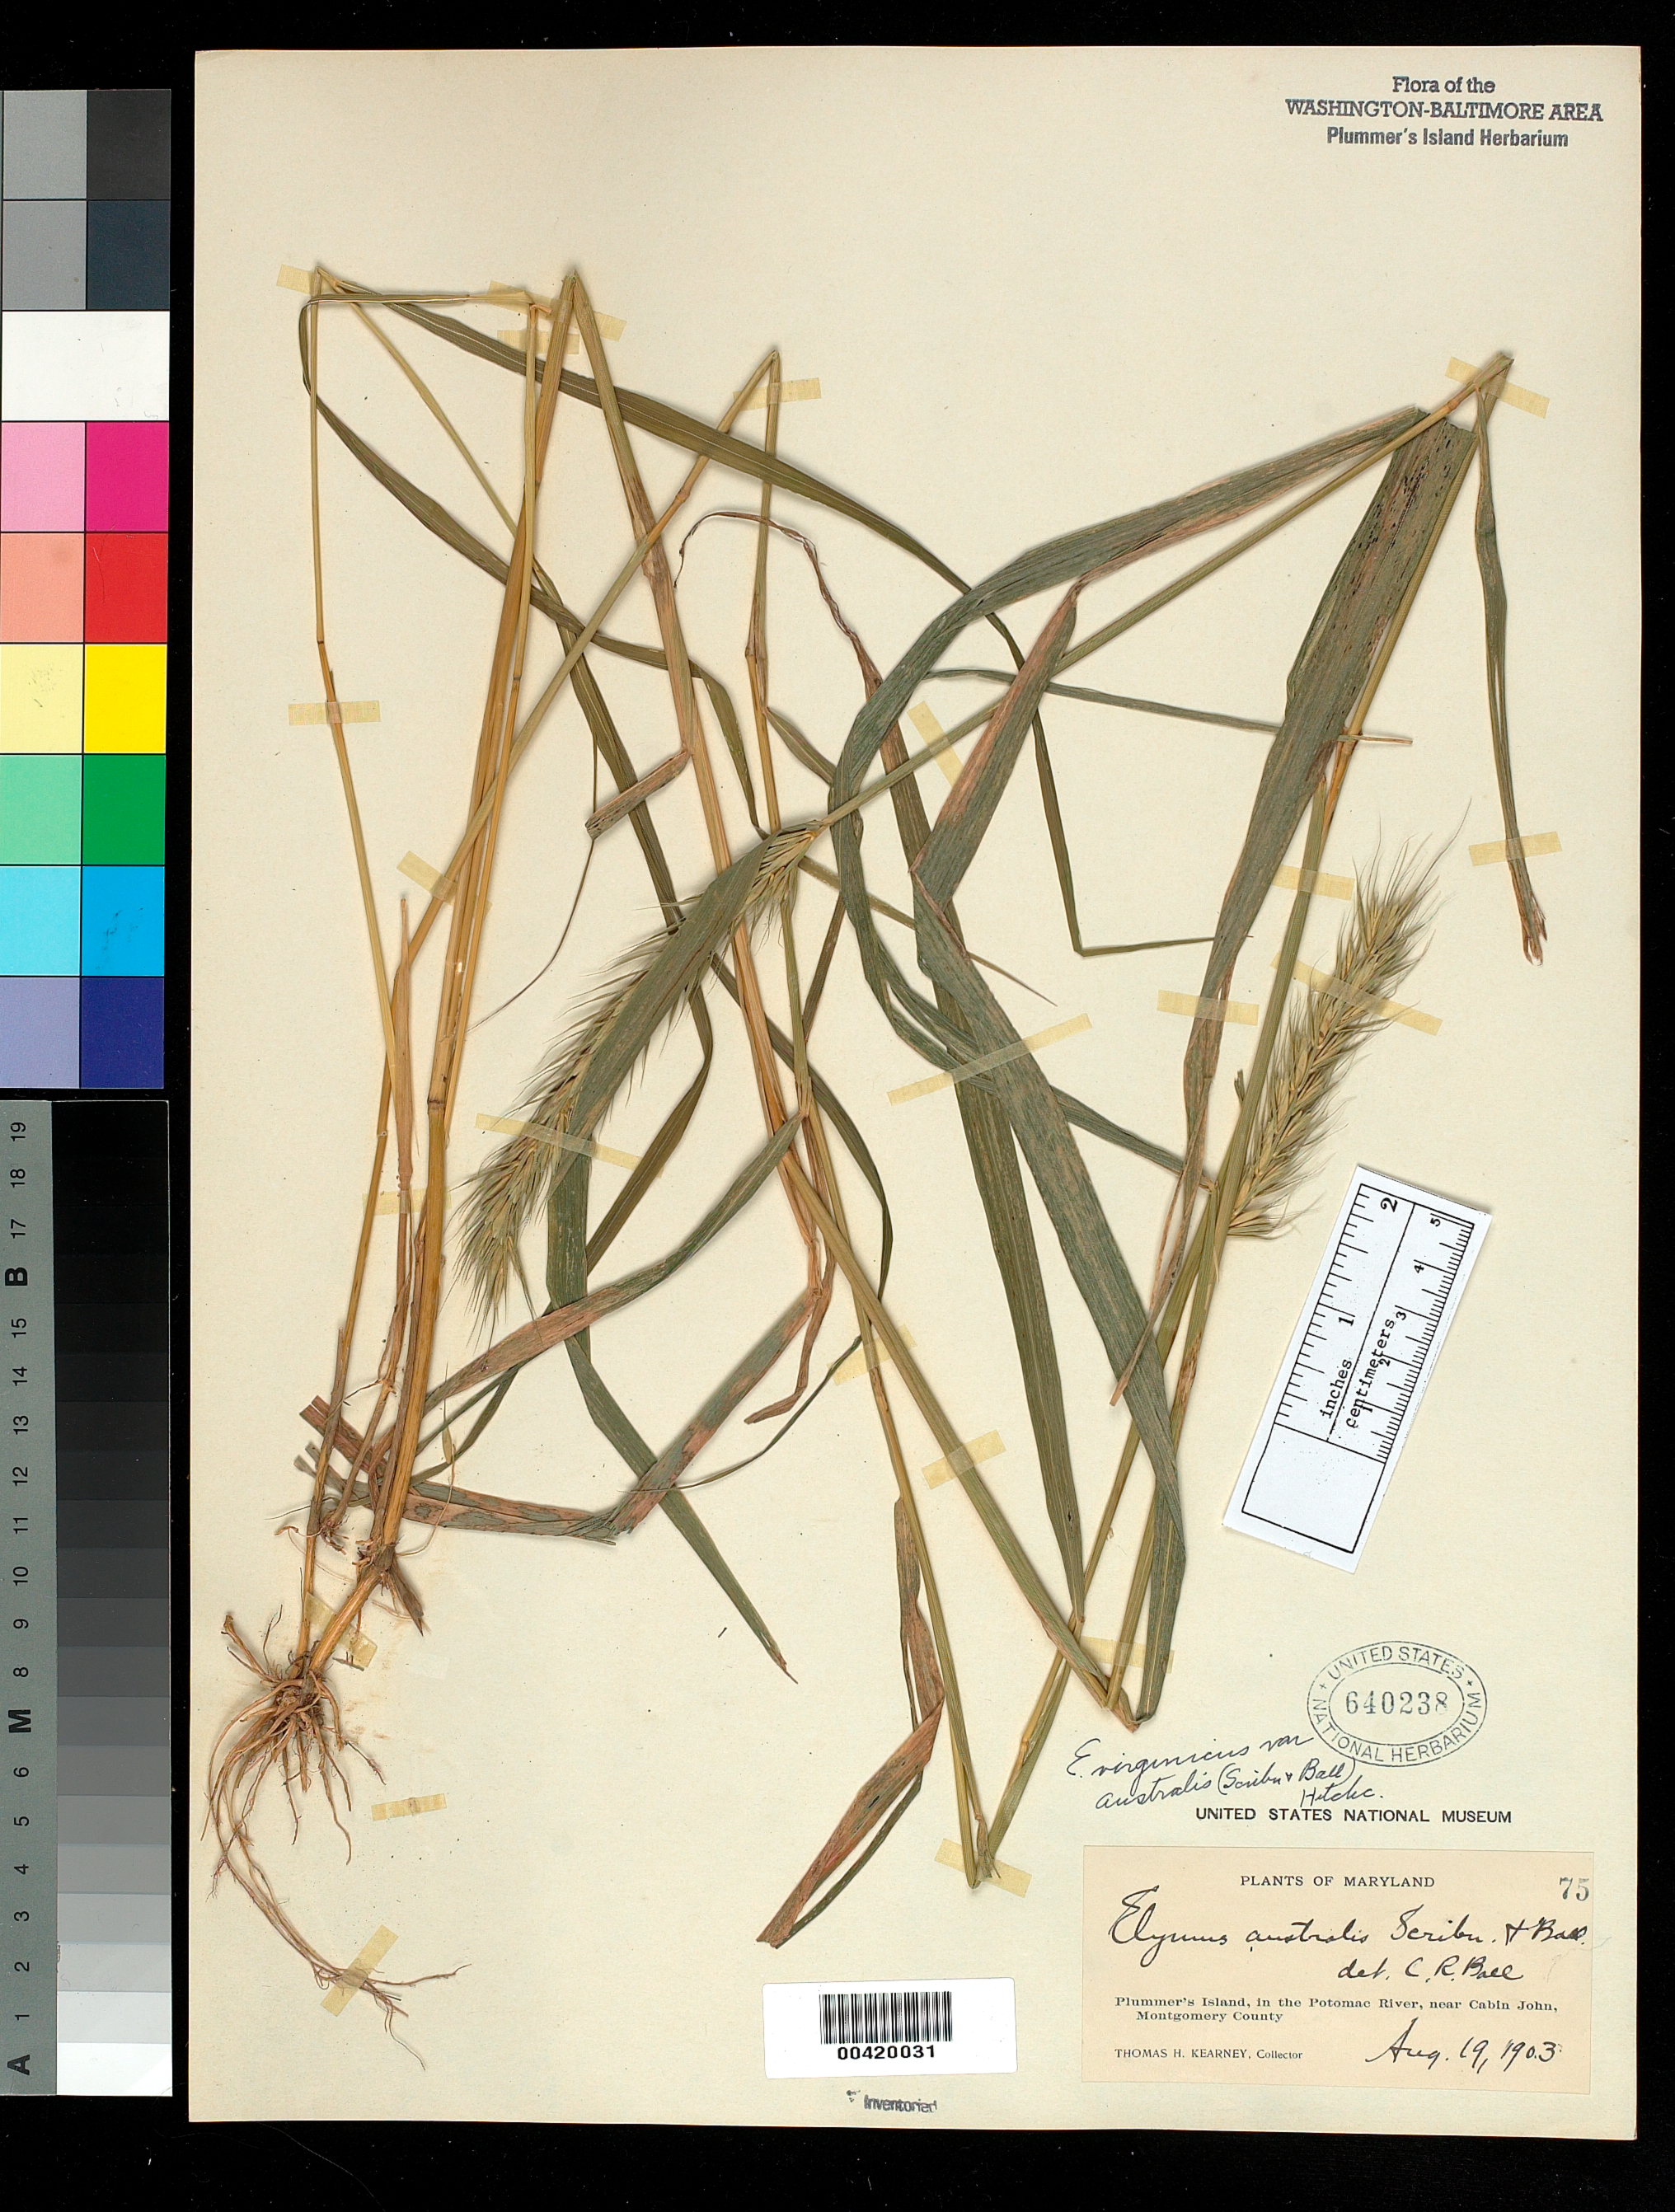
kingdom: Plantae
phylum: Tracheophyta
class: Liliopsida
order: Poales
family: Poaceae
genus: Elymus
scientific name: Elymus virginicus var. intermedius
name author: L.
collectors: T. H. Kearney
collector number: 75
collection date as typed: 19 Aug 1903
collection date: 1903-08-19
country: United States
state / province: Maryland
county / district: Montgomery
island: Plummers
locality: Plummer's Island C. & O. Canal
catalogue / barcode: US 640238